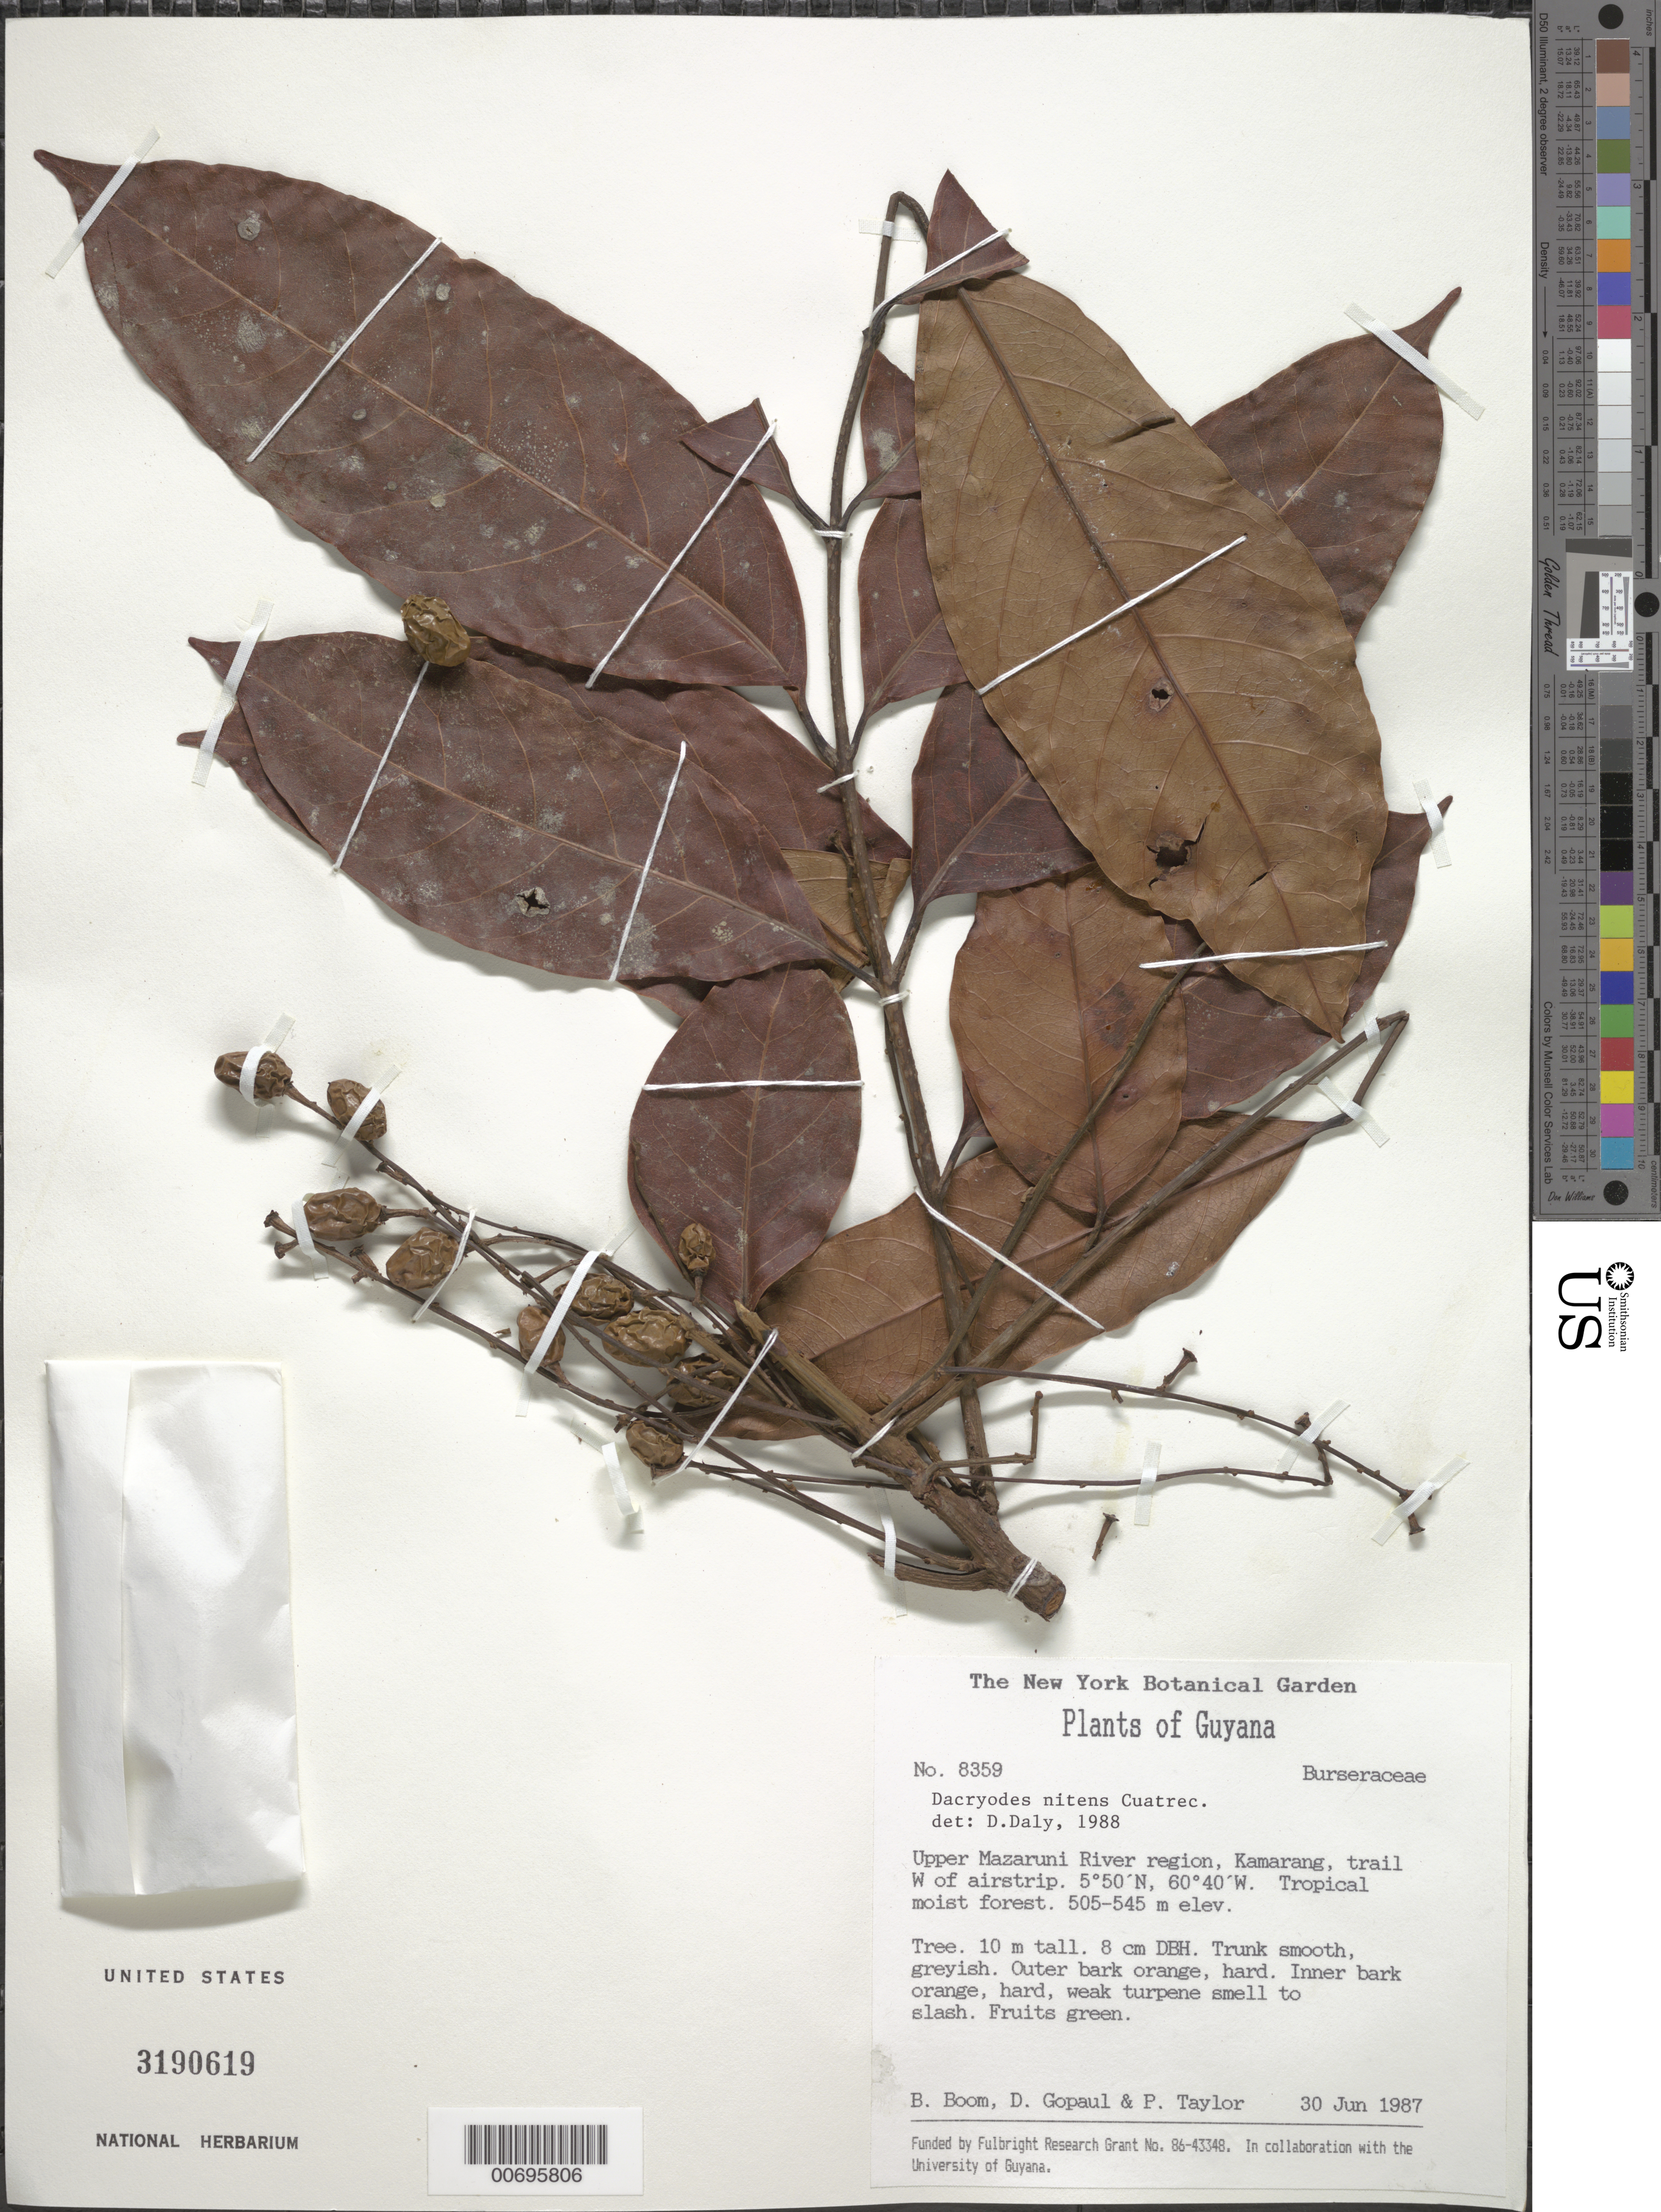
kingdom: Plantae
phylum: Tracheophyta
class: Magnoliopsida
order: Sapindales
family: Burseraceae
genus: Dacryodes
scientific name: Dacryodes nitens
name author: Cuatrec.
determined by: Daly, D. C.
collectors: B. M. Boom, D. Gopaul & P. Taylor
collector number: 8359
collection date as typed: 30-Jun-87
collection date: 1987-06-30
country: Guyana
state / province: Cuyuni-Mazaruni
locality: Kamarang, upper Mazaruni R.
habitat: Tropical moist forest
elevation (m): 505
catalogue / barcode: US 3190619